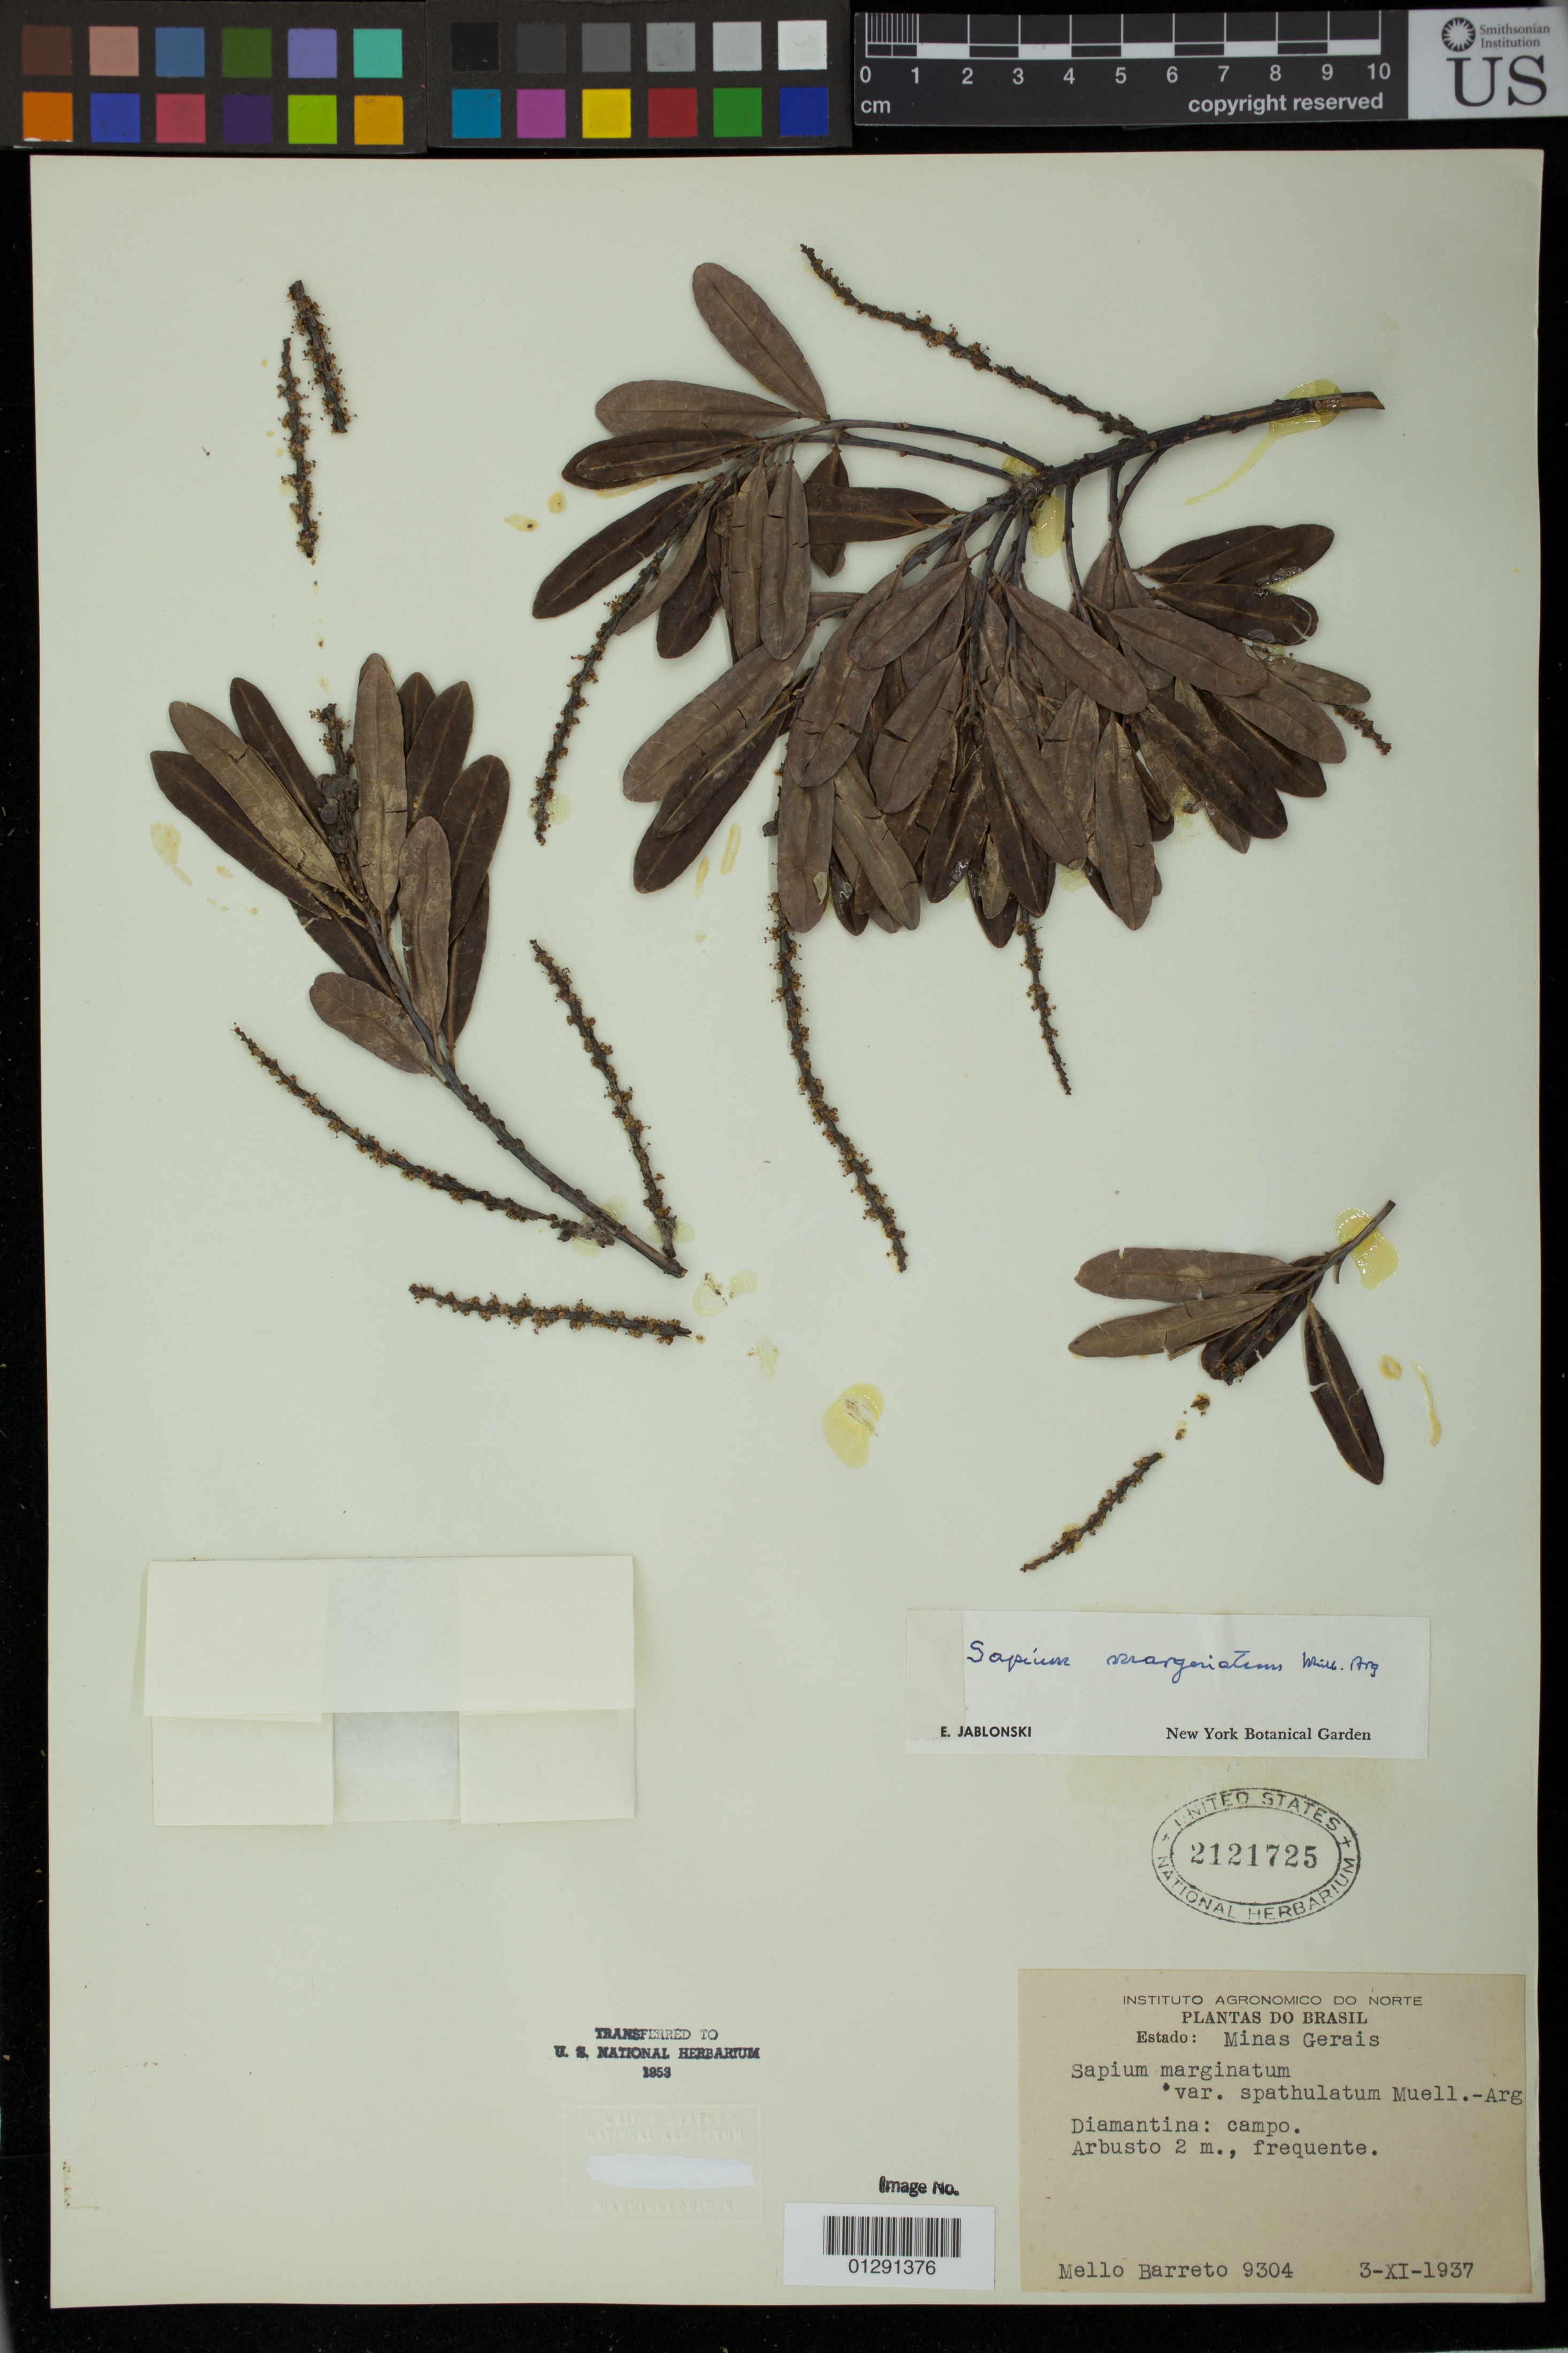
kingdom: Plantae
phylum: Tracheophyta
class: Magnoliopsida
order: Malpighiales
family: Euphorbiaceae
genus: Sapium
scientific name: Sapium haematospermum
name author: Müll. Arg.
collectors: M. Barreto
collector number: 9304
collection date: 1937-11-03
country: Brazil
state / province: Minas Gerais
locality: Diamantina: campo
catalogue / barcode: US 2121725